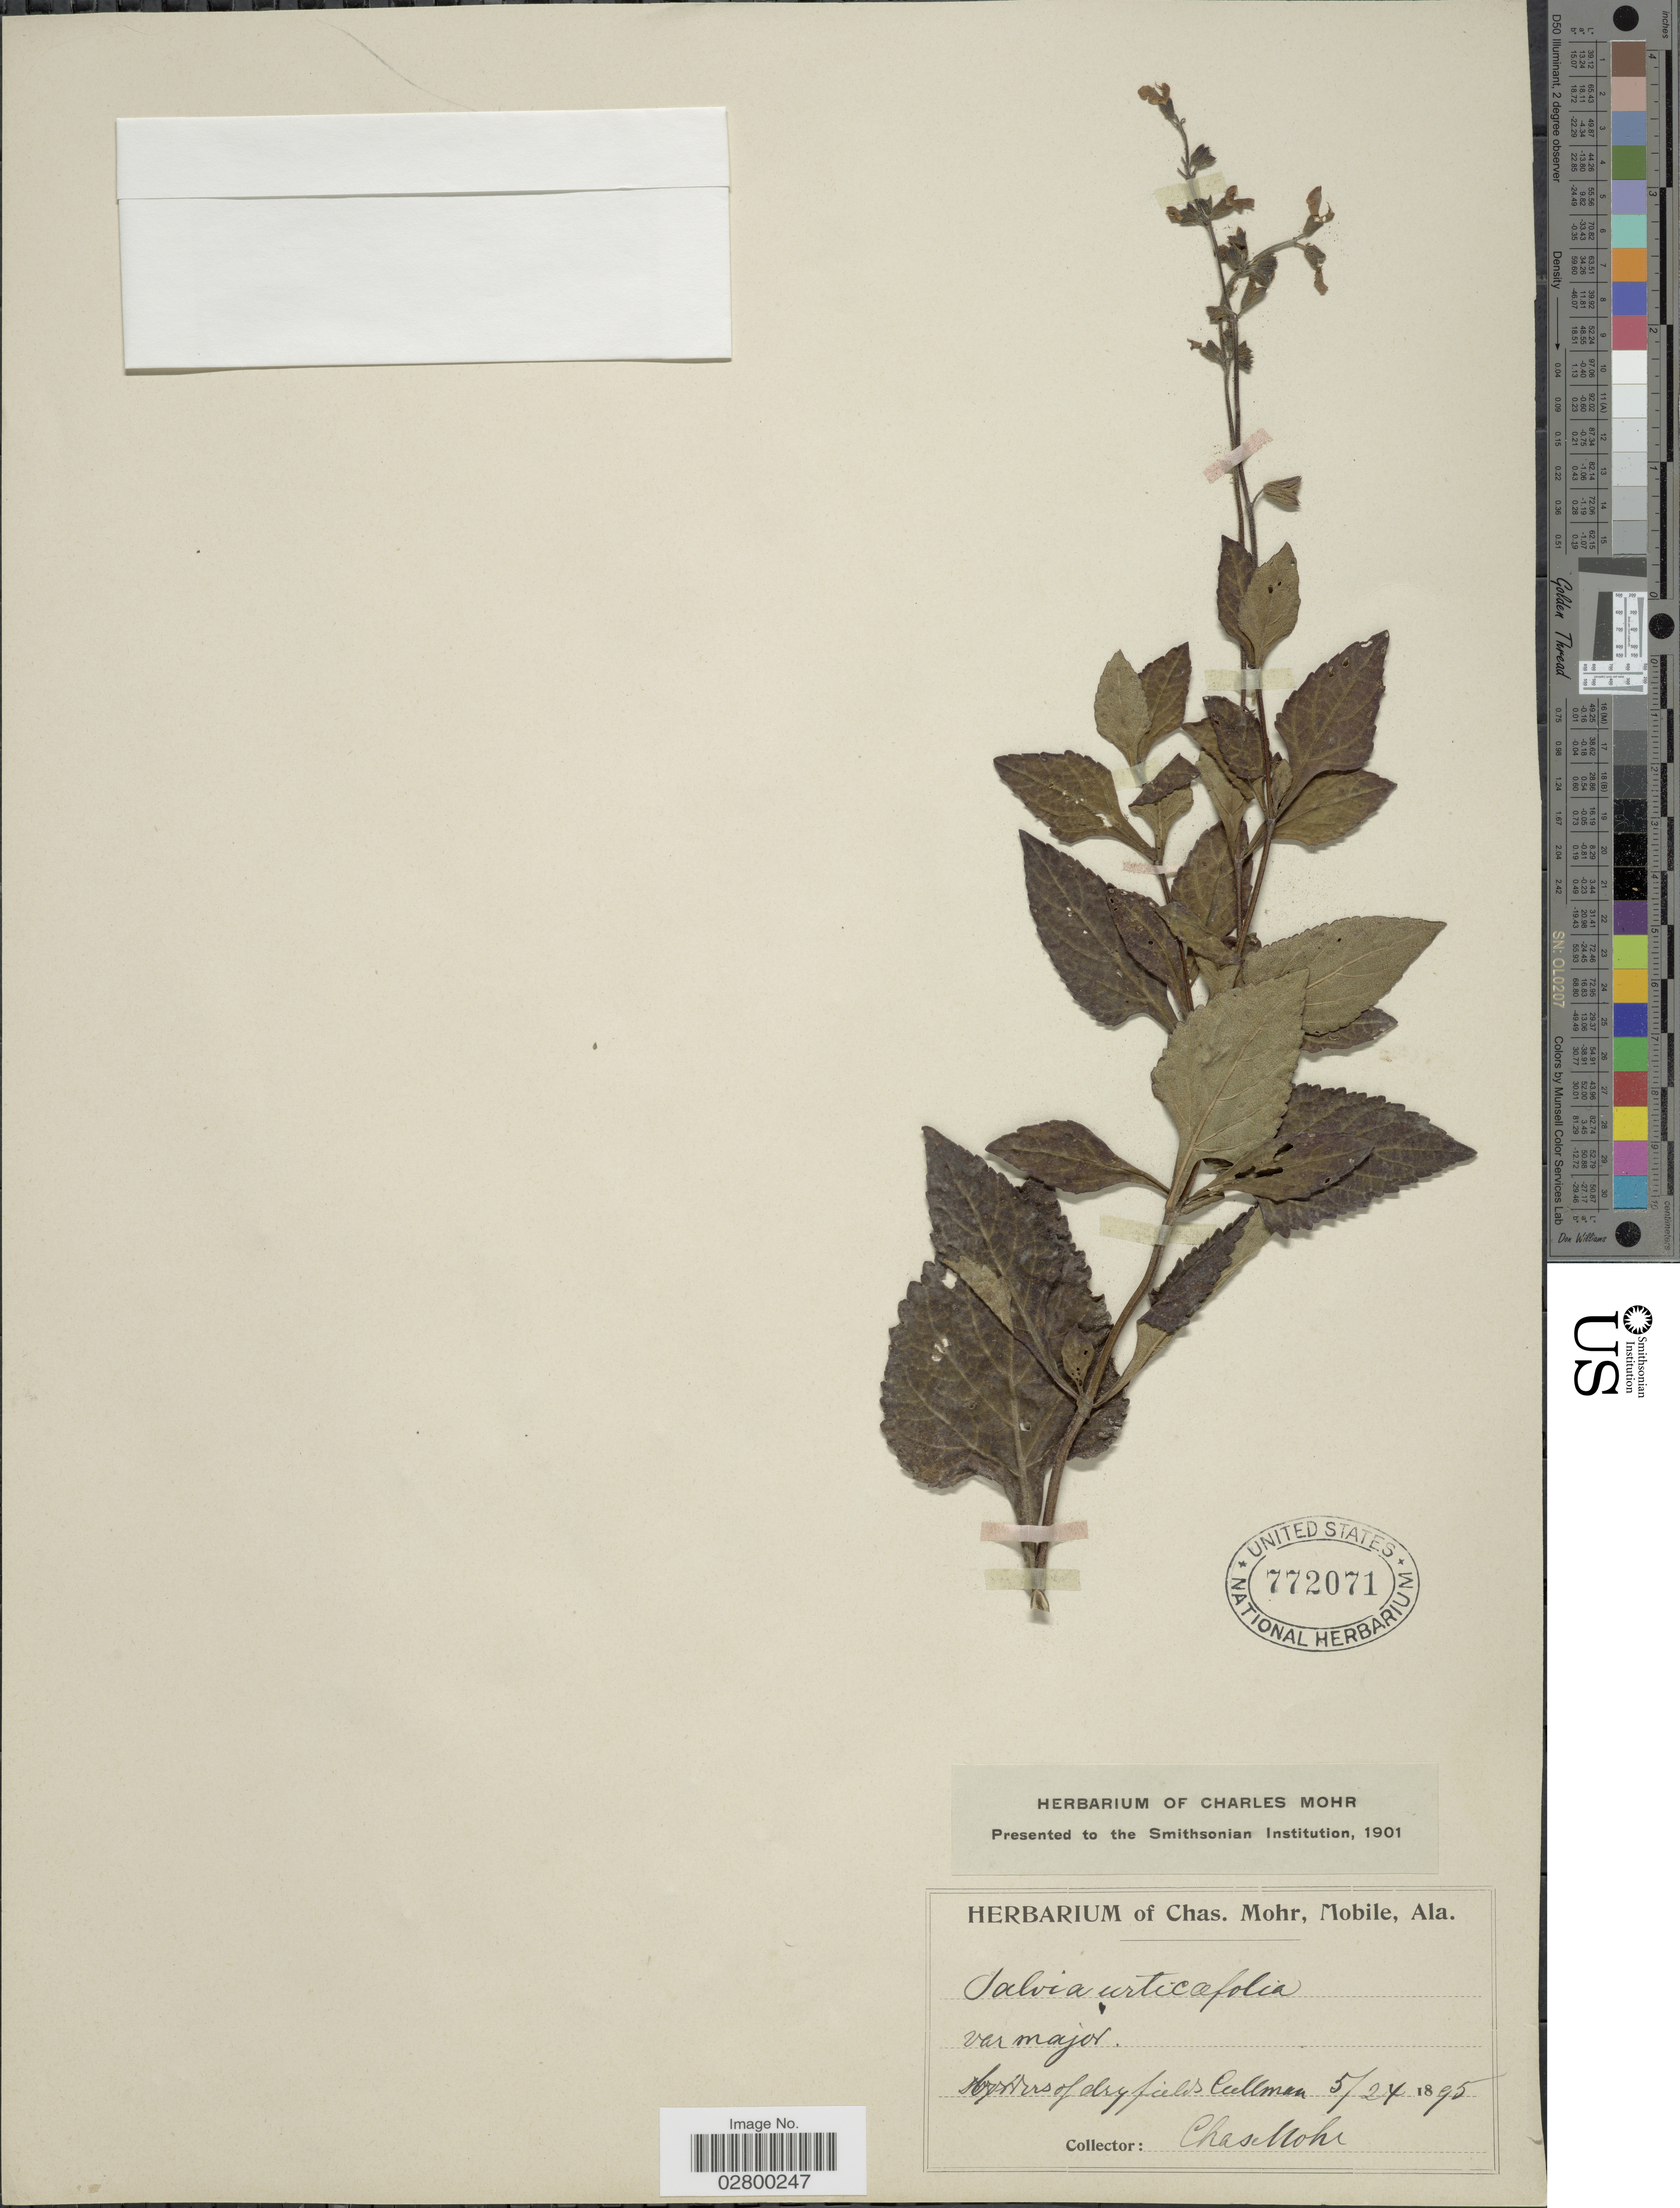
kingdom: Plantae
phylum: Tracheophyta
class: Magnoliopsida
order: Lamiales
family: Lamiaceae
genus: Salvia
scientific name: Salvia urticifolia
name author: L.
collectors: C. T. Mohr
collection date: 1895-05-24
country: United States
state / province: Alabama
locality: Cullman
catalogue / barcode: US 772071